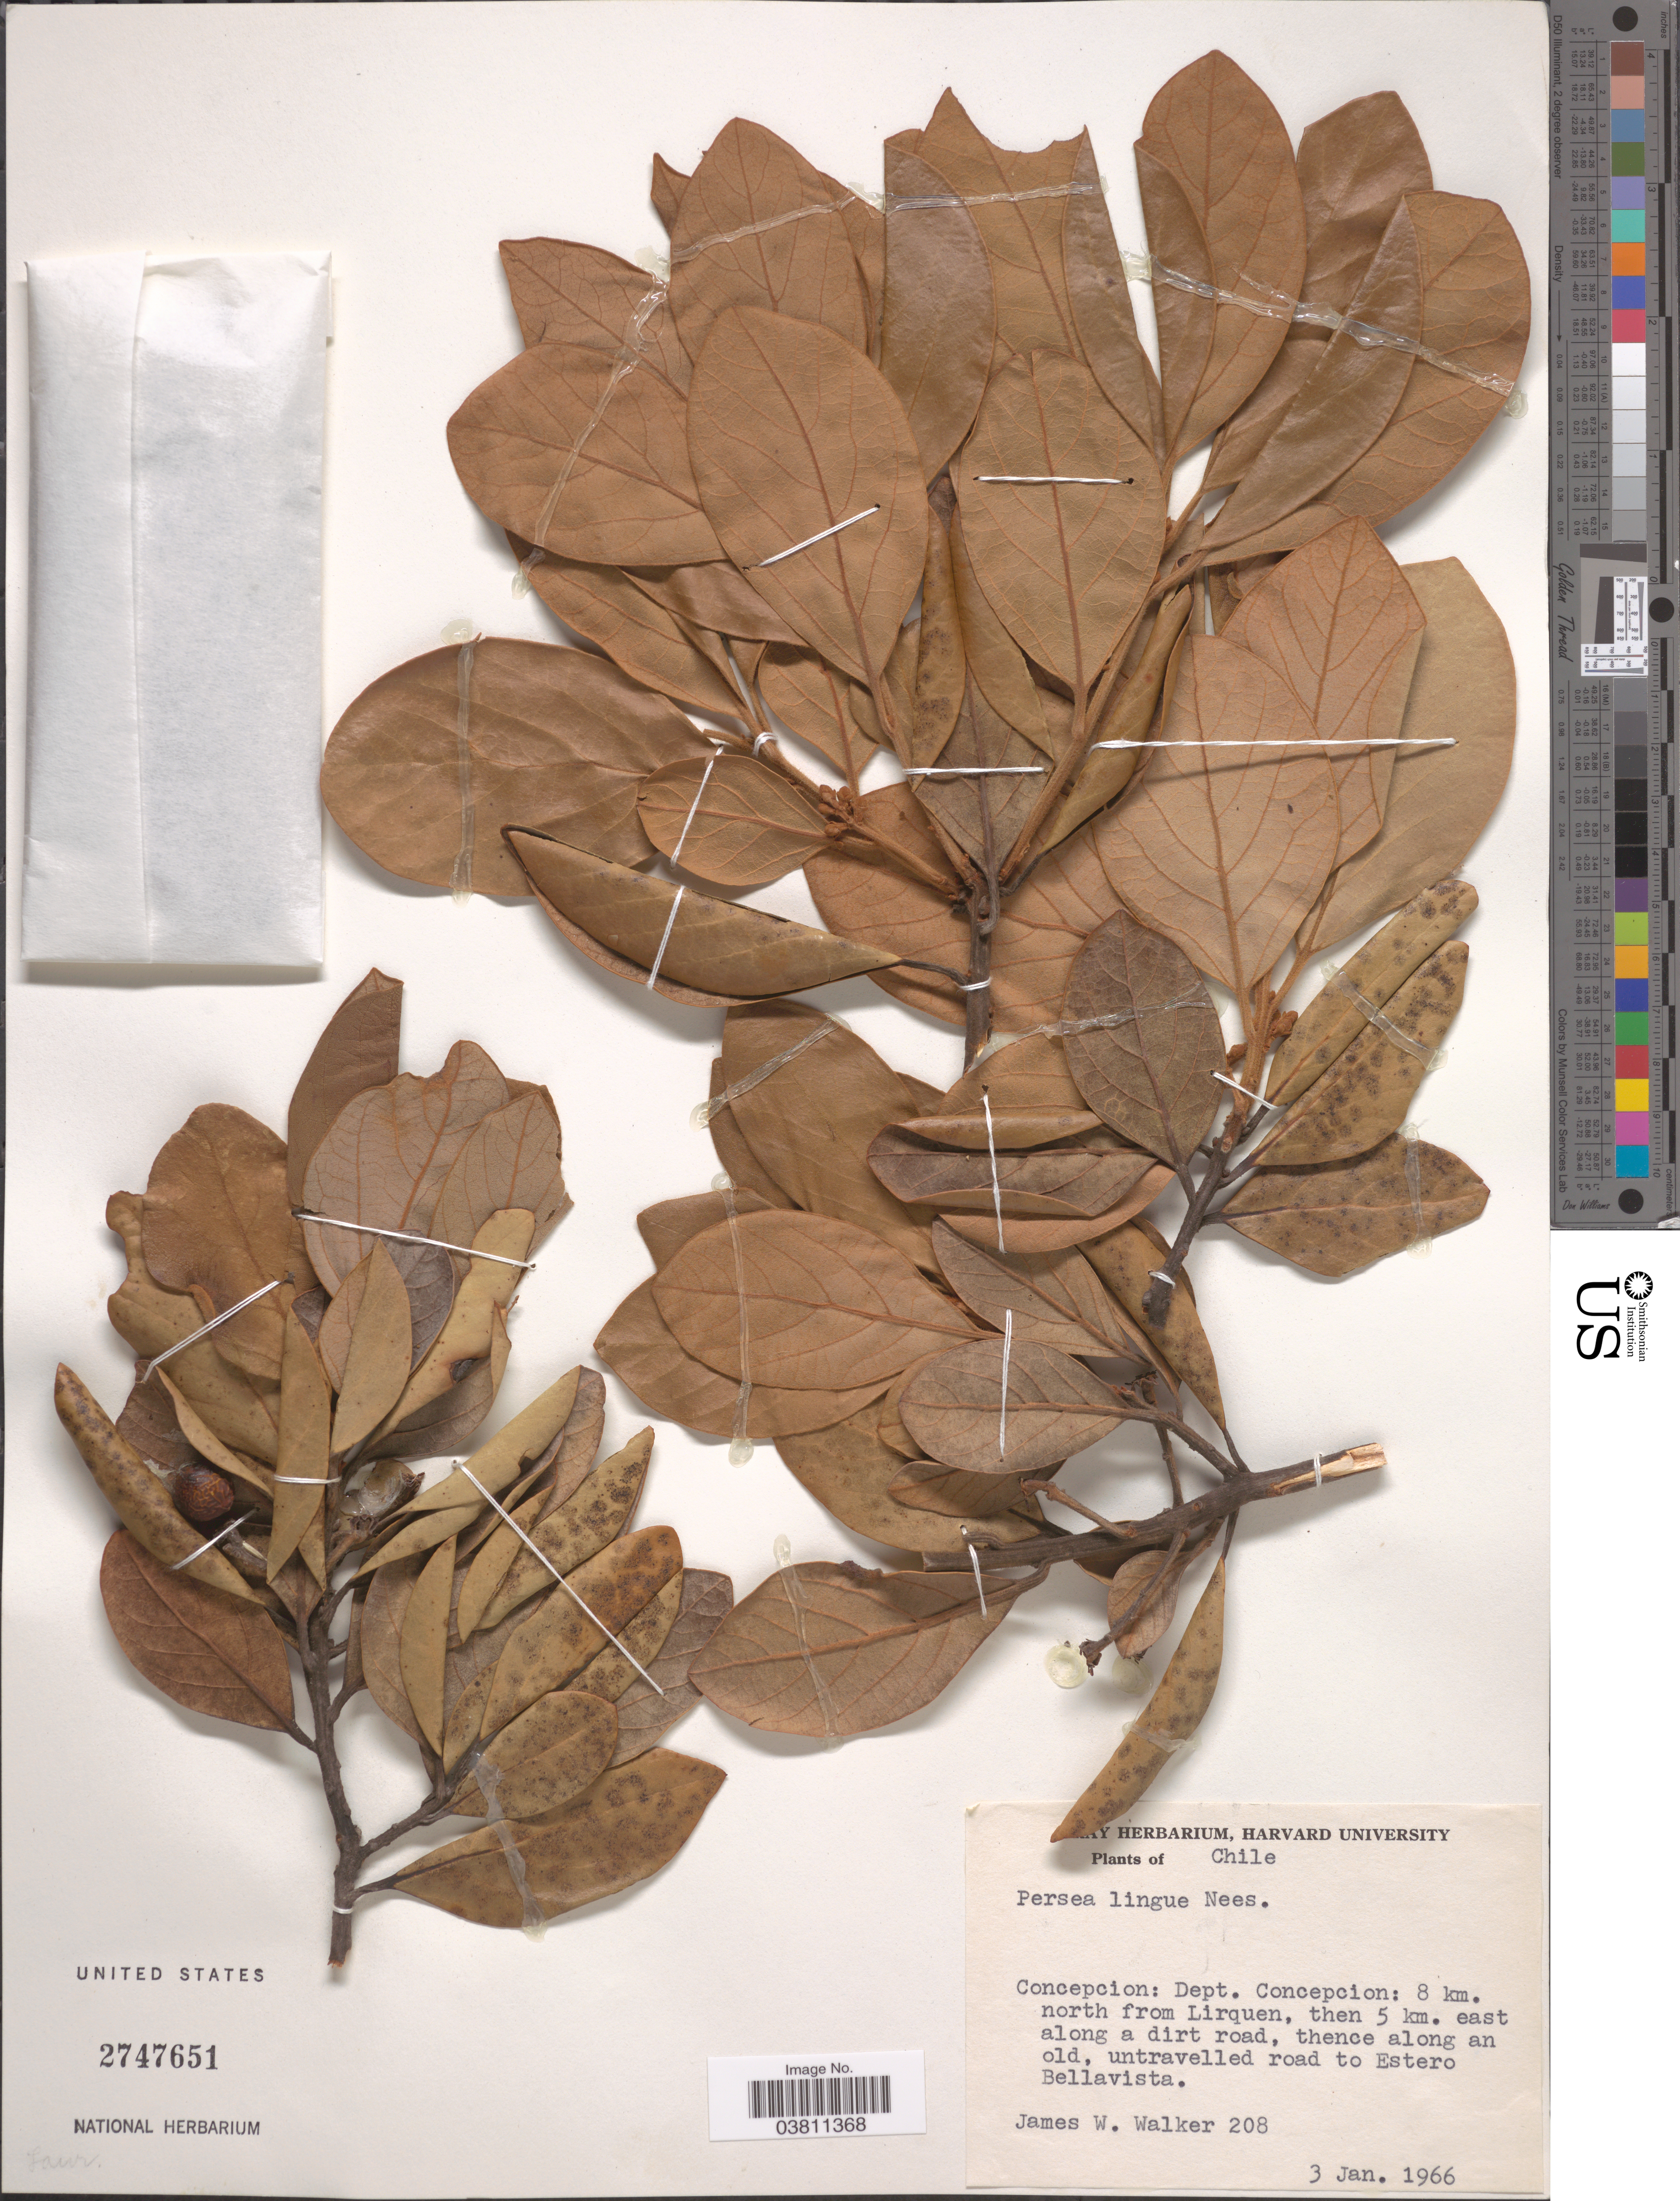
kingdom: Plantae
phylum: Tracheophyta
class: Magnoliopsida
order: Laurales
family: Lauraceae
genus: Persea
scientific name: Persea lingue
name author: Nees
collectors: J. W. Walker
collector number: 208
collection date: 1966-01-03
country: Chile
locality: Concepcion: Dept. Concepcion: 8 km. north from Lirquen, then 5 km. east along a dirt road, thence along an old, unravelled road to Estero Bellavista.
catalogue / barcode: US 2747651